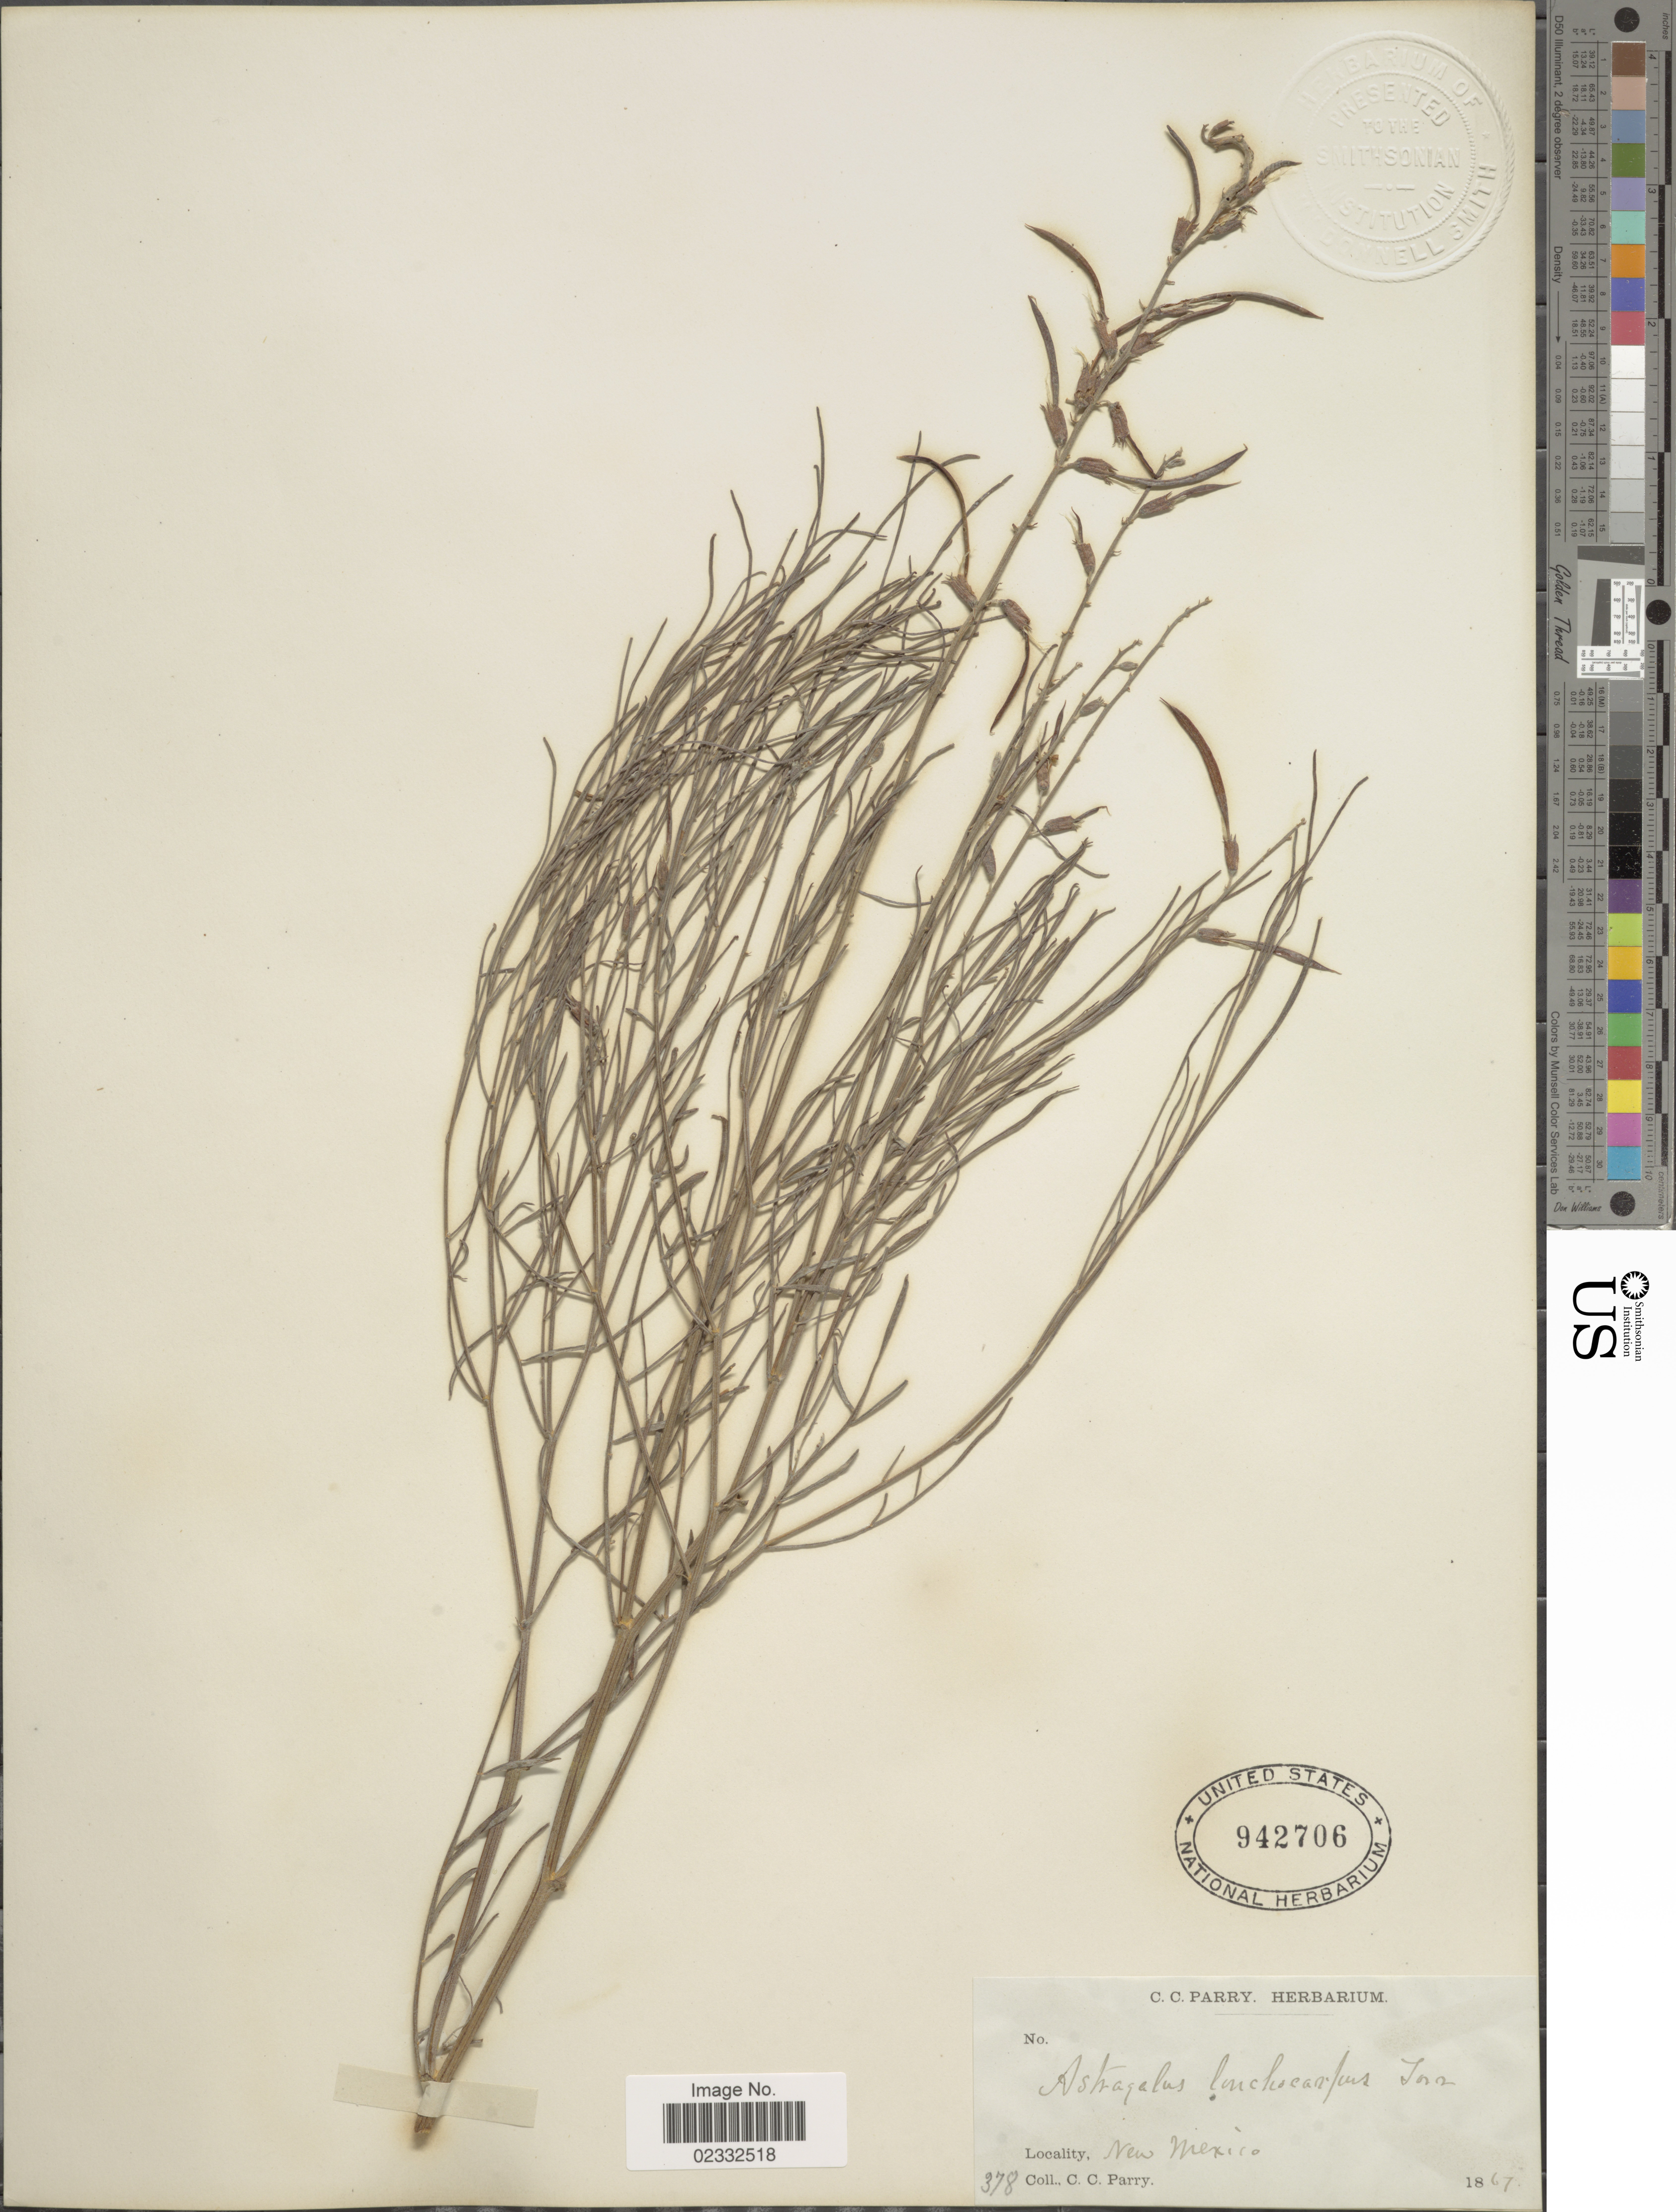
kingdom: Plantae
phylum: Tracheophyta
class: Magnoliopsida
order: Fabales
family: Fabaceae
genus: Astragalus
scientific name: Astragalus lonchocarpus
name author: Torr.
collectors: C. C. Parry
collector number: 378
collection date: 1867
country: United States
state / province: New Mexico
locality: New Mexico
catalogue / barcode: US 942706